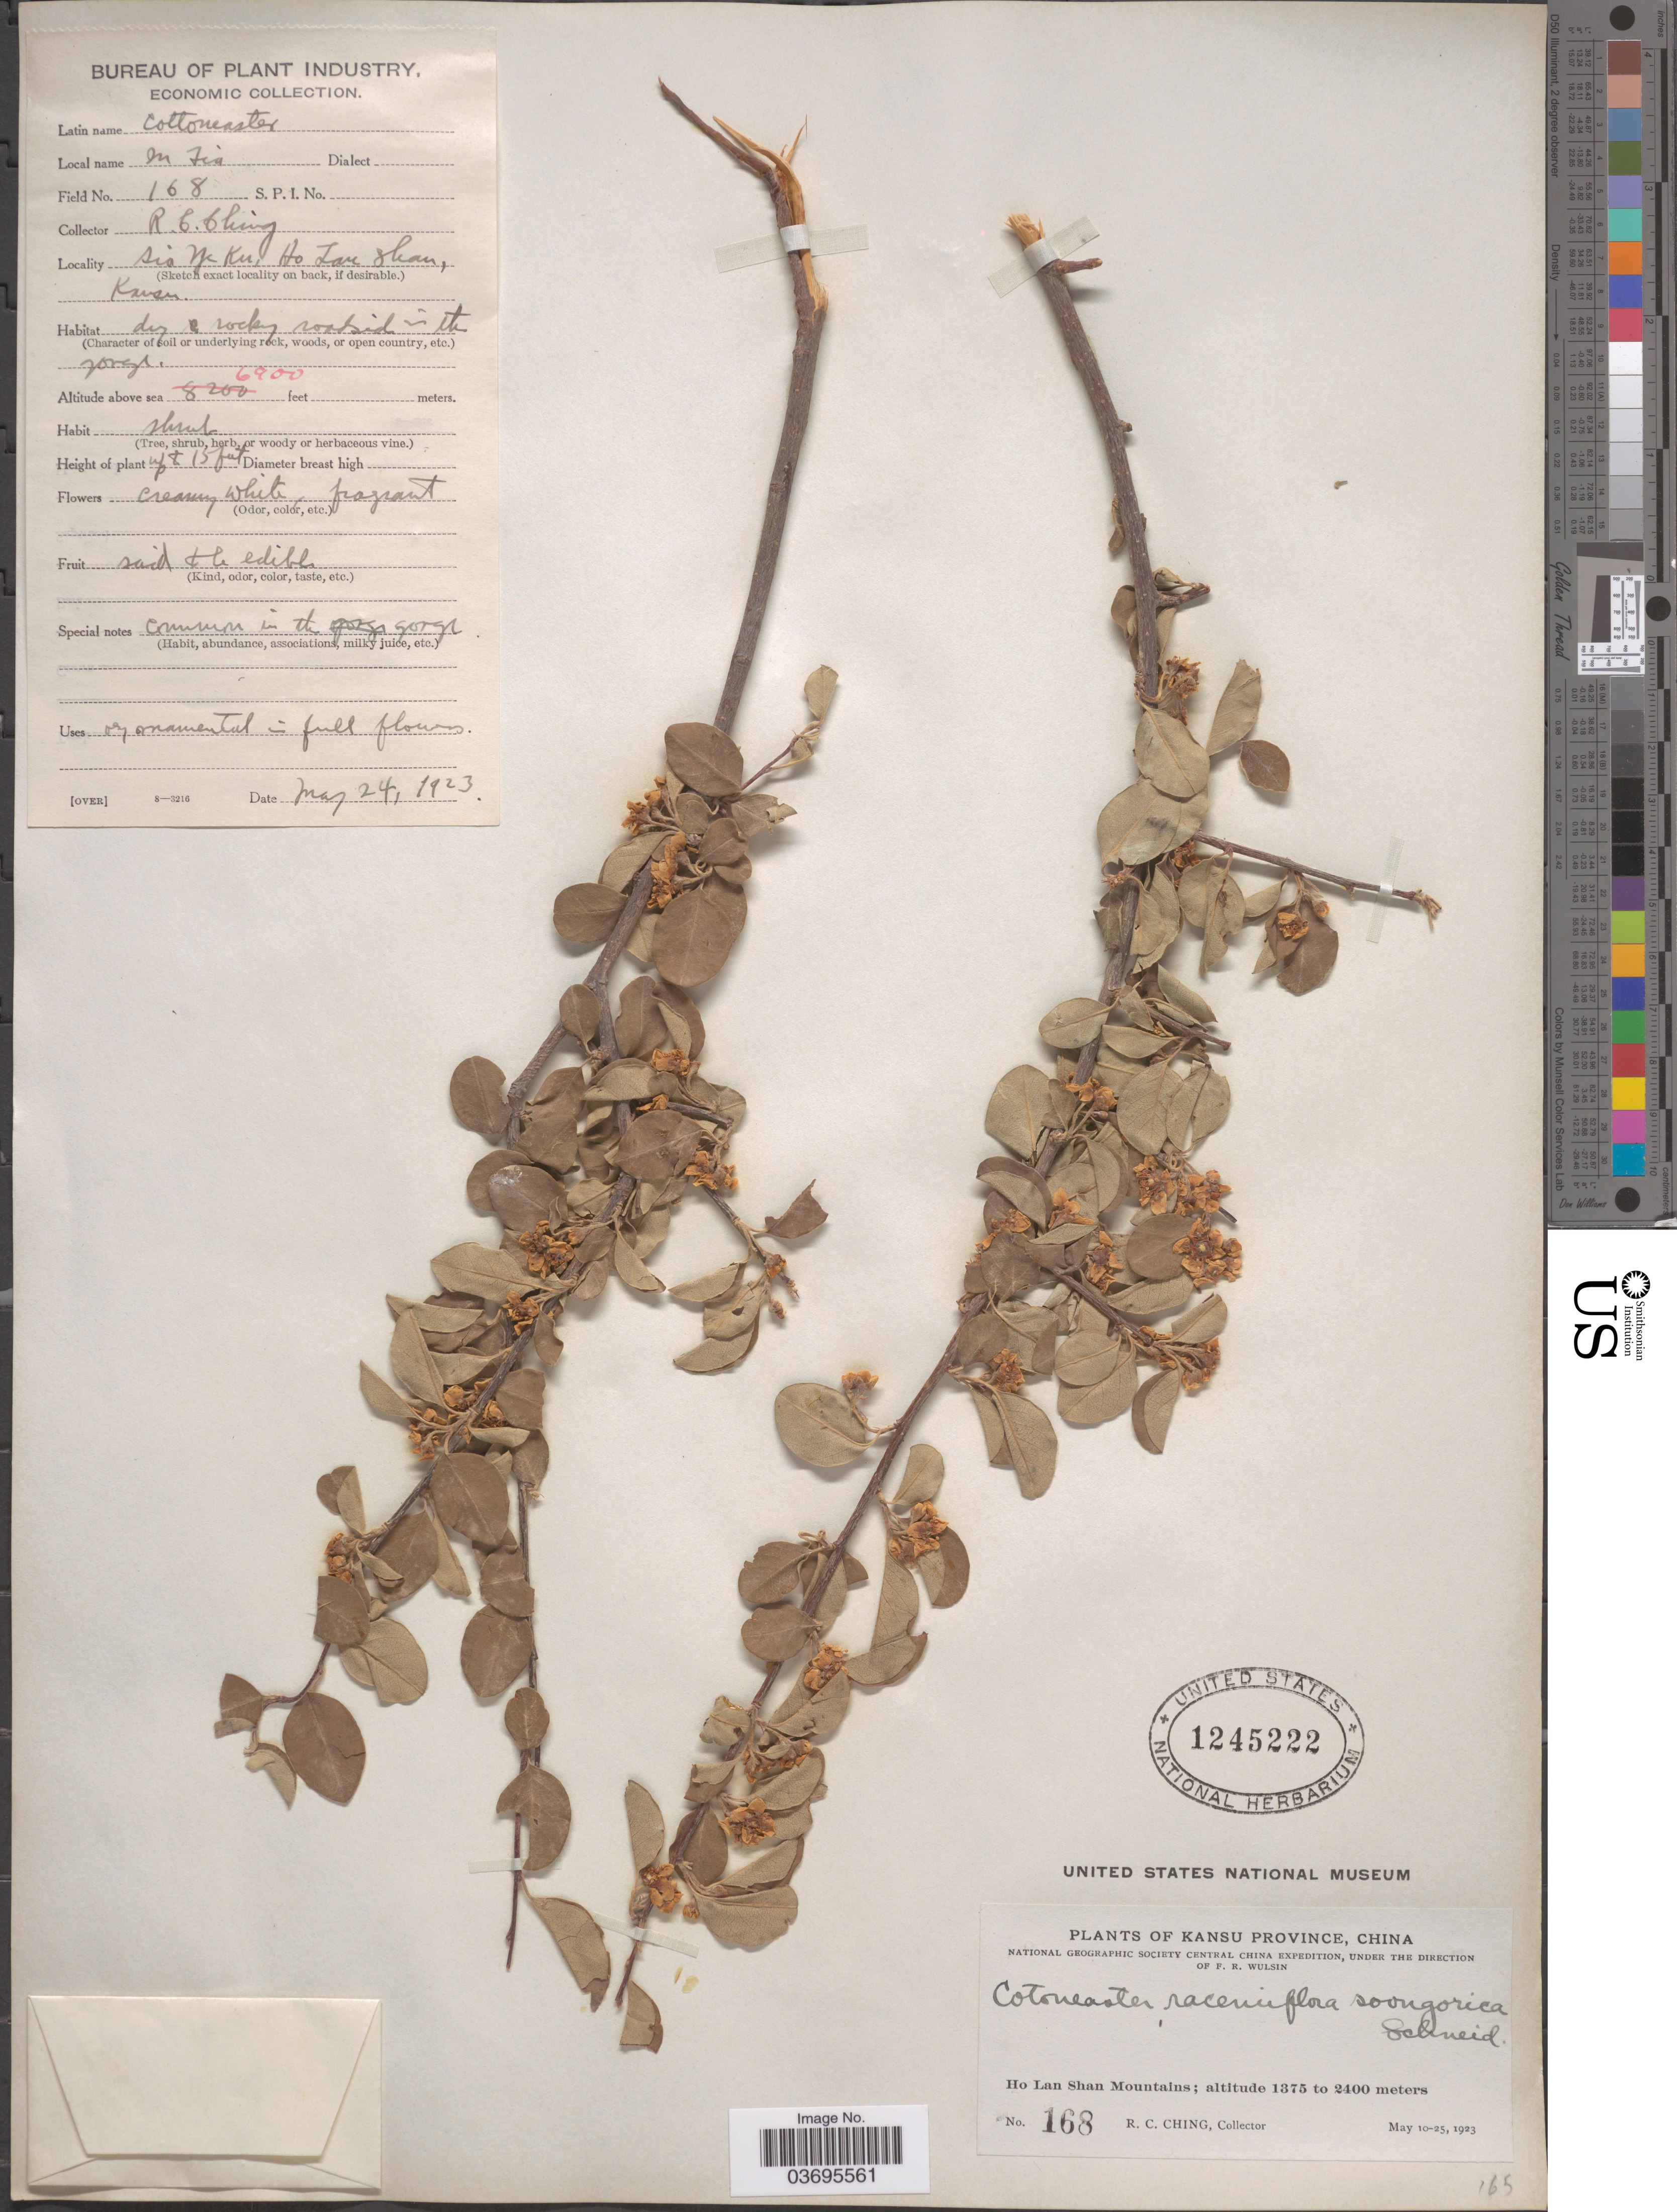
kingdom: Plantae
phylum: Tracheophyta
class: Magnoliopsida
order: Rosales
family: Rosaceae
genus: Cotoneaster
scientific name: Cotoneaster racemiflorus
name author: (Desf.) K. Koch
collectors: R. C. Ching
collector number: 168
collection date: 1923-05-24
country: China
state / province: Gansu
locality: Kansu Province. Ho Lan Shan Mountains. Sio Ne Ku, Ho Lan Shan.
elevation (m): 2103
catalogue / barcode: US 1245222